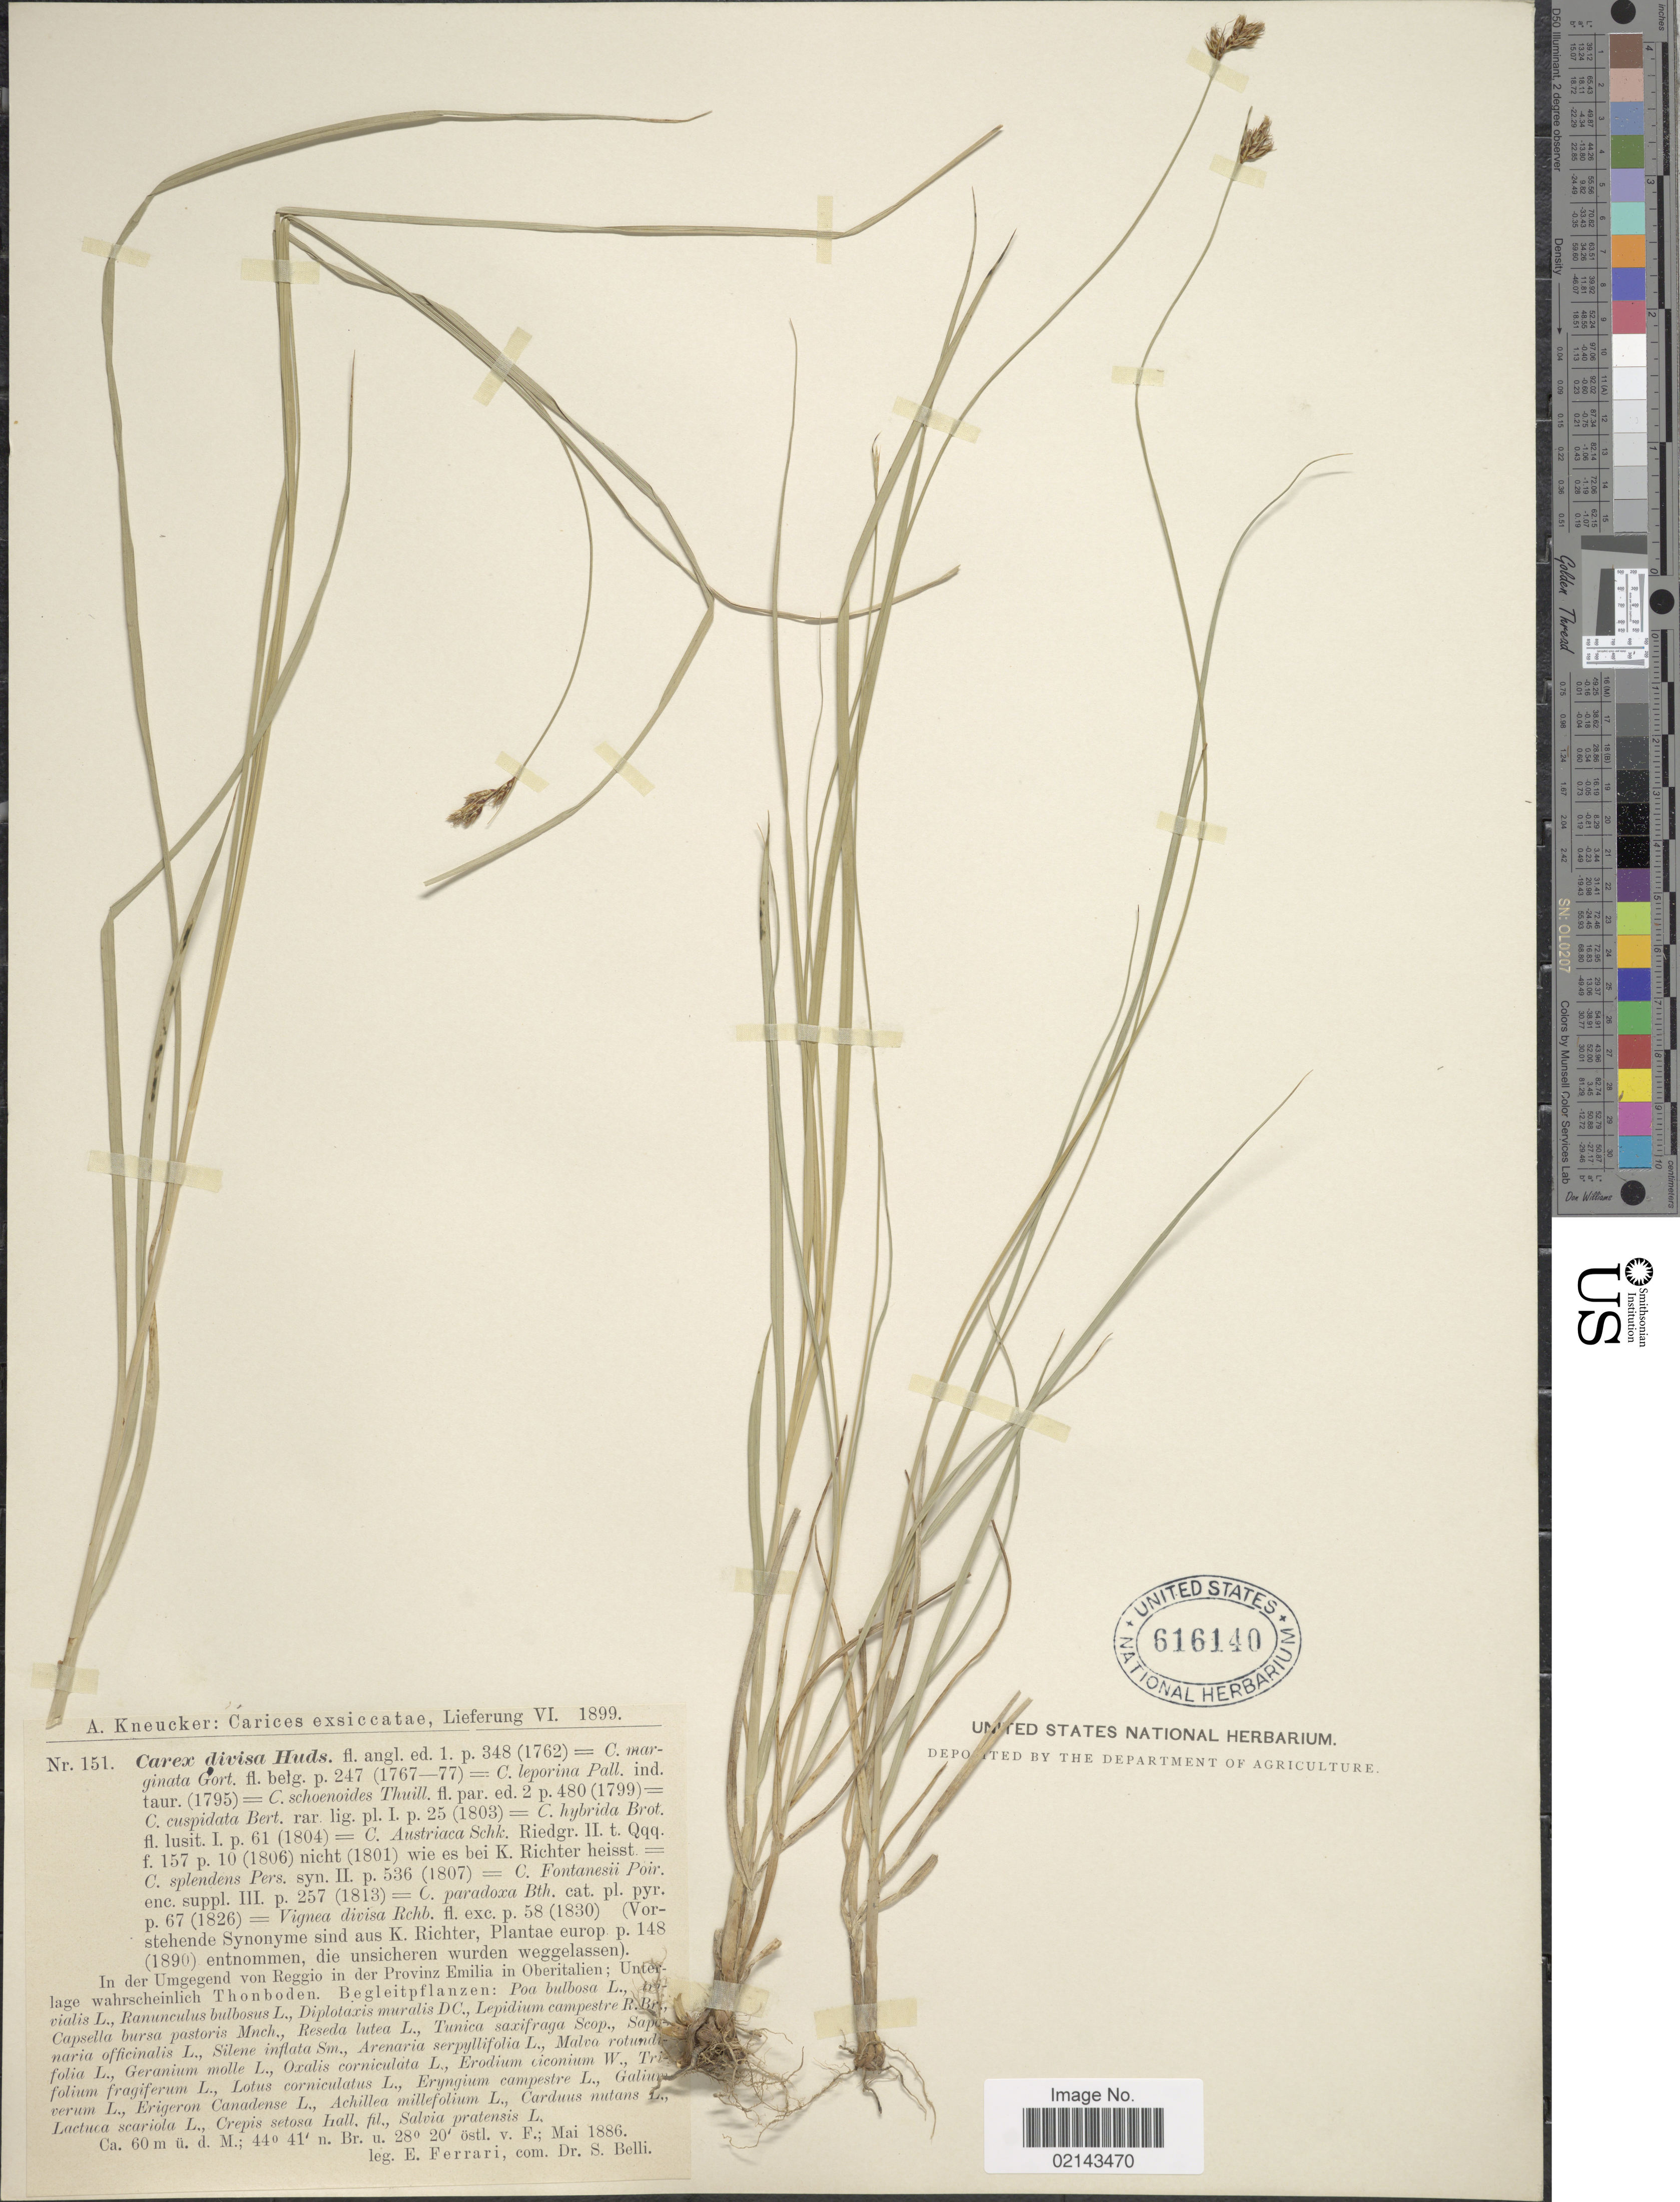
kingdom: Plantae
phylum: Tracheophyta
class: Liliopsida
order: Poales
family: Cyperaceae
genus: Carex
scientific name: Carex divisa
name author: Huds.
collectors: E. Ferrari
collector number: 151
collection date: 1886-05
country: Italy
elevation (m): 60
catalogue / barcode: US 616140